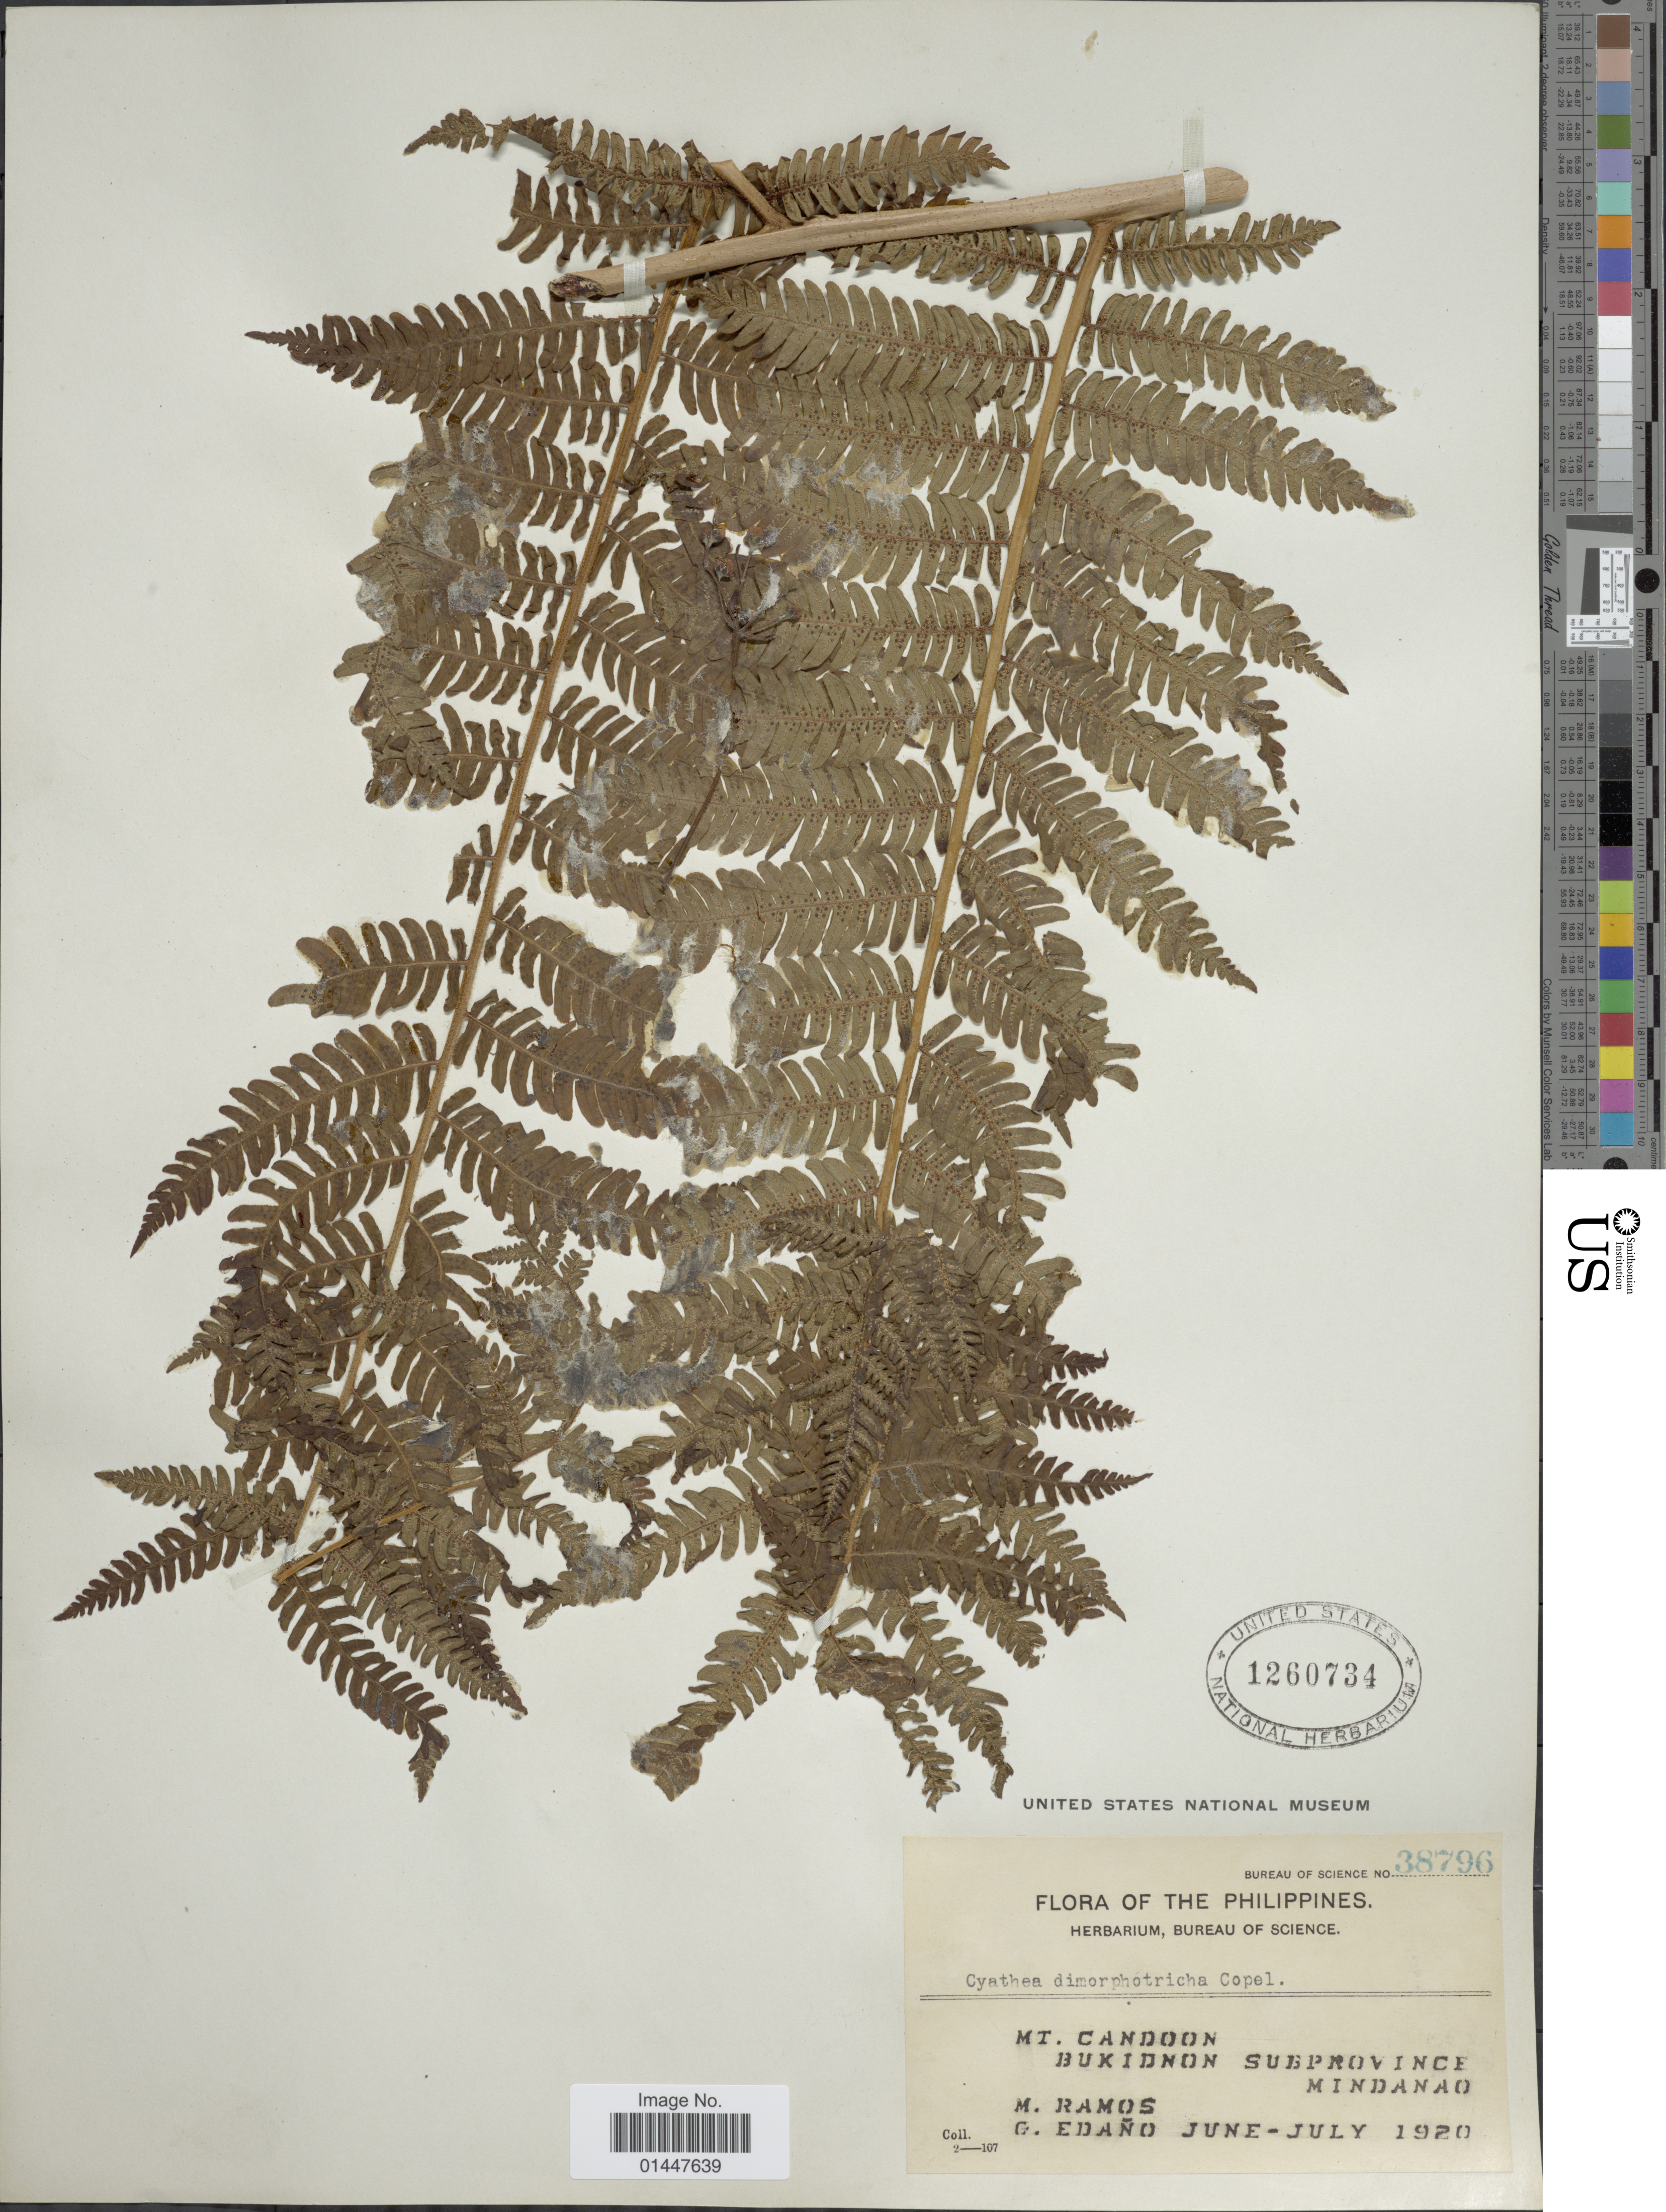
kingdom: Plantae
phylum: Tracheophyta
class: Polypodiopsida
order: Cyatheales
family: Cyatheaceae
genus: Sphaeropteris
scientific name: Sphaeropteris elmeri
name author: (Copel.) R.M. Tryon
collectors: M. Ramos & G. Edaño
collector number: Bureau of science 38796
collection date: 1920-06/1920-07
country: Philippines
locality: The Philippines. Mt. Candoon. Bukidnon subprovince. Mindanao.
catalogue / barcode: US 1260734